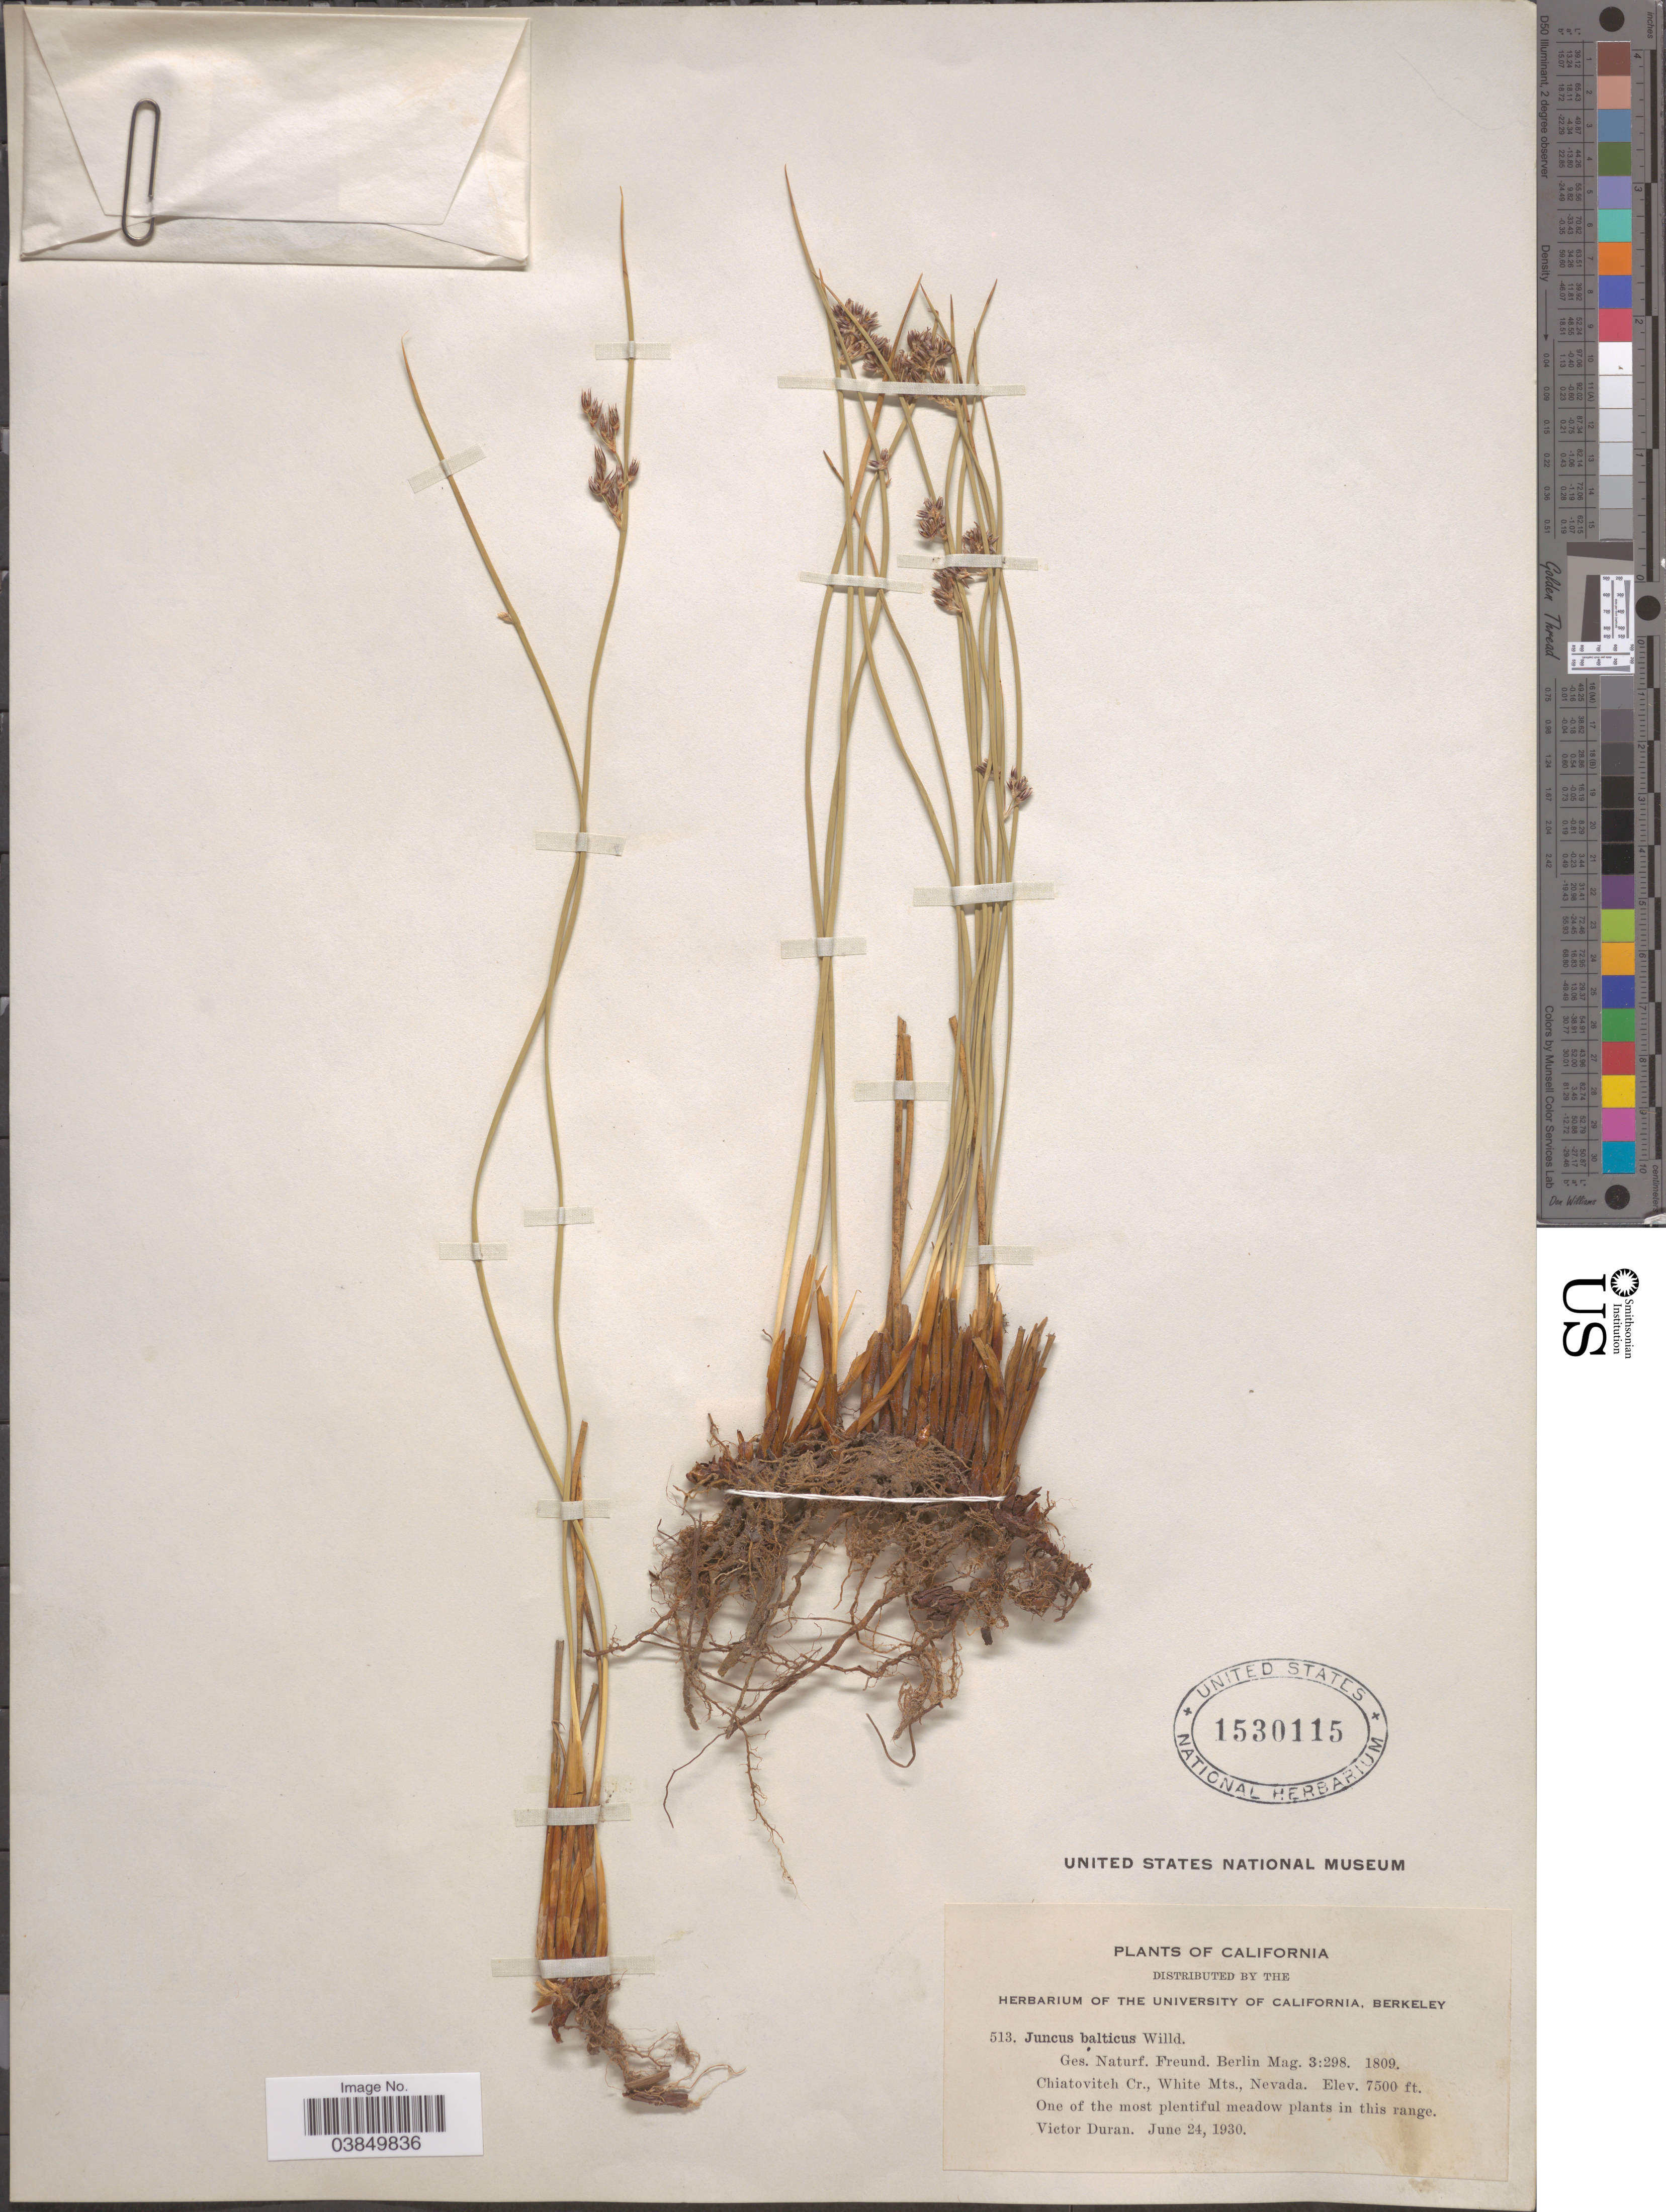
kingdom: Plantae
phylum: Tracheophyta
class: Liliopsida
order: Poales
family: Juncaceae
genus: Juncus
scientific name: Juncus balticus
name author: Willd.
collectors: V. Duran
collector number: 513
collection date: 1930-06-24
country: United States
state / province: California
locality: Chiatovitch Cr., White Mts.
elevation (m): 2286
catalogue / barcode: US 1530115